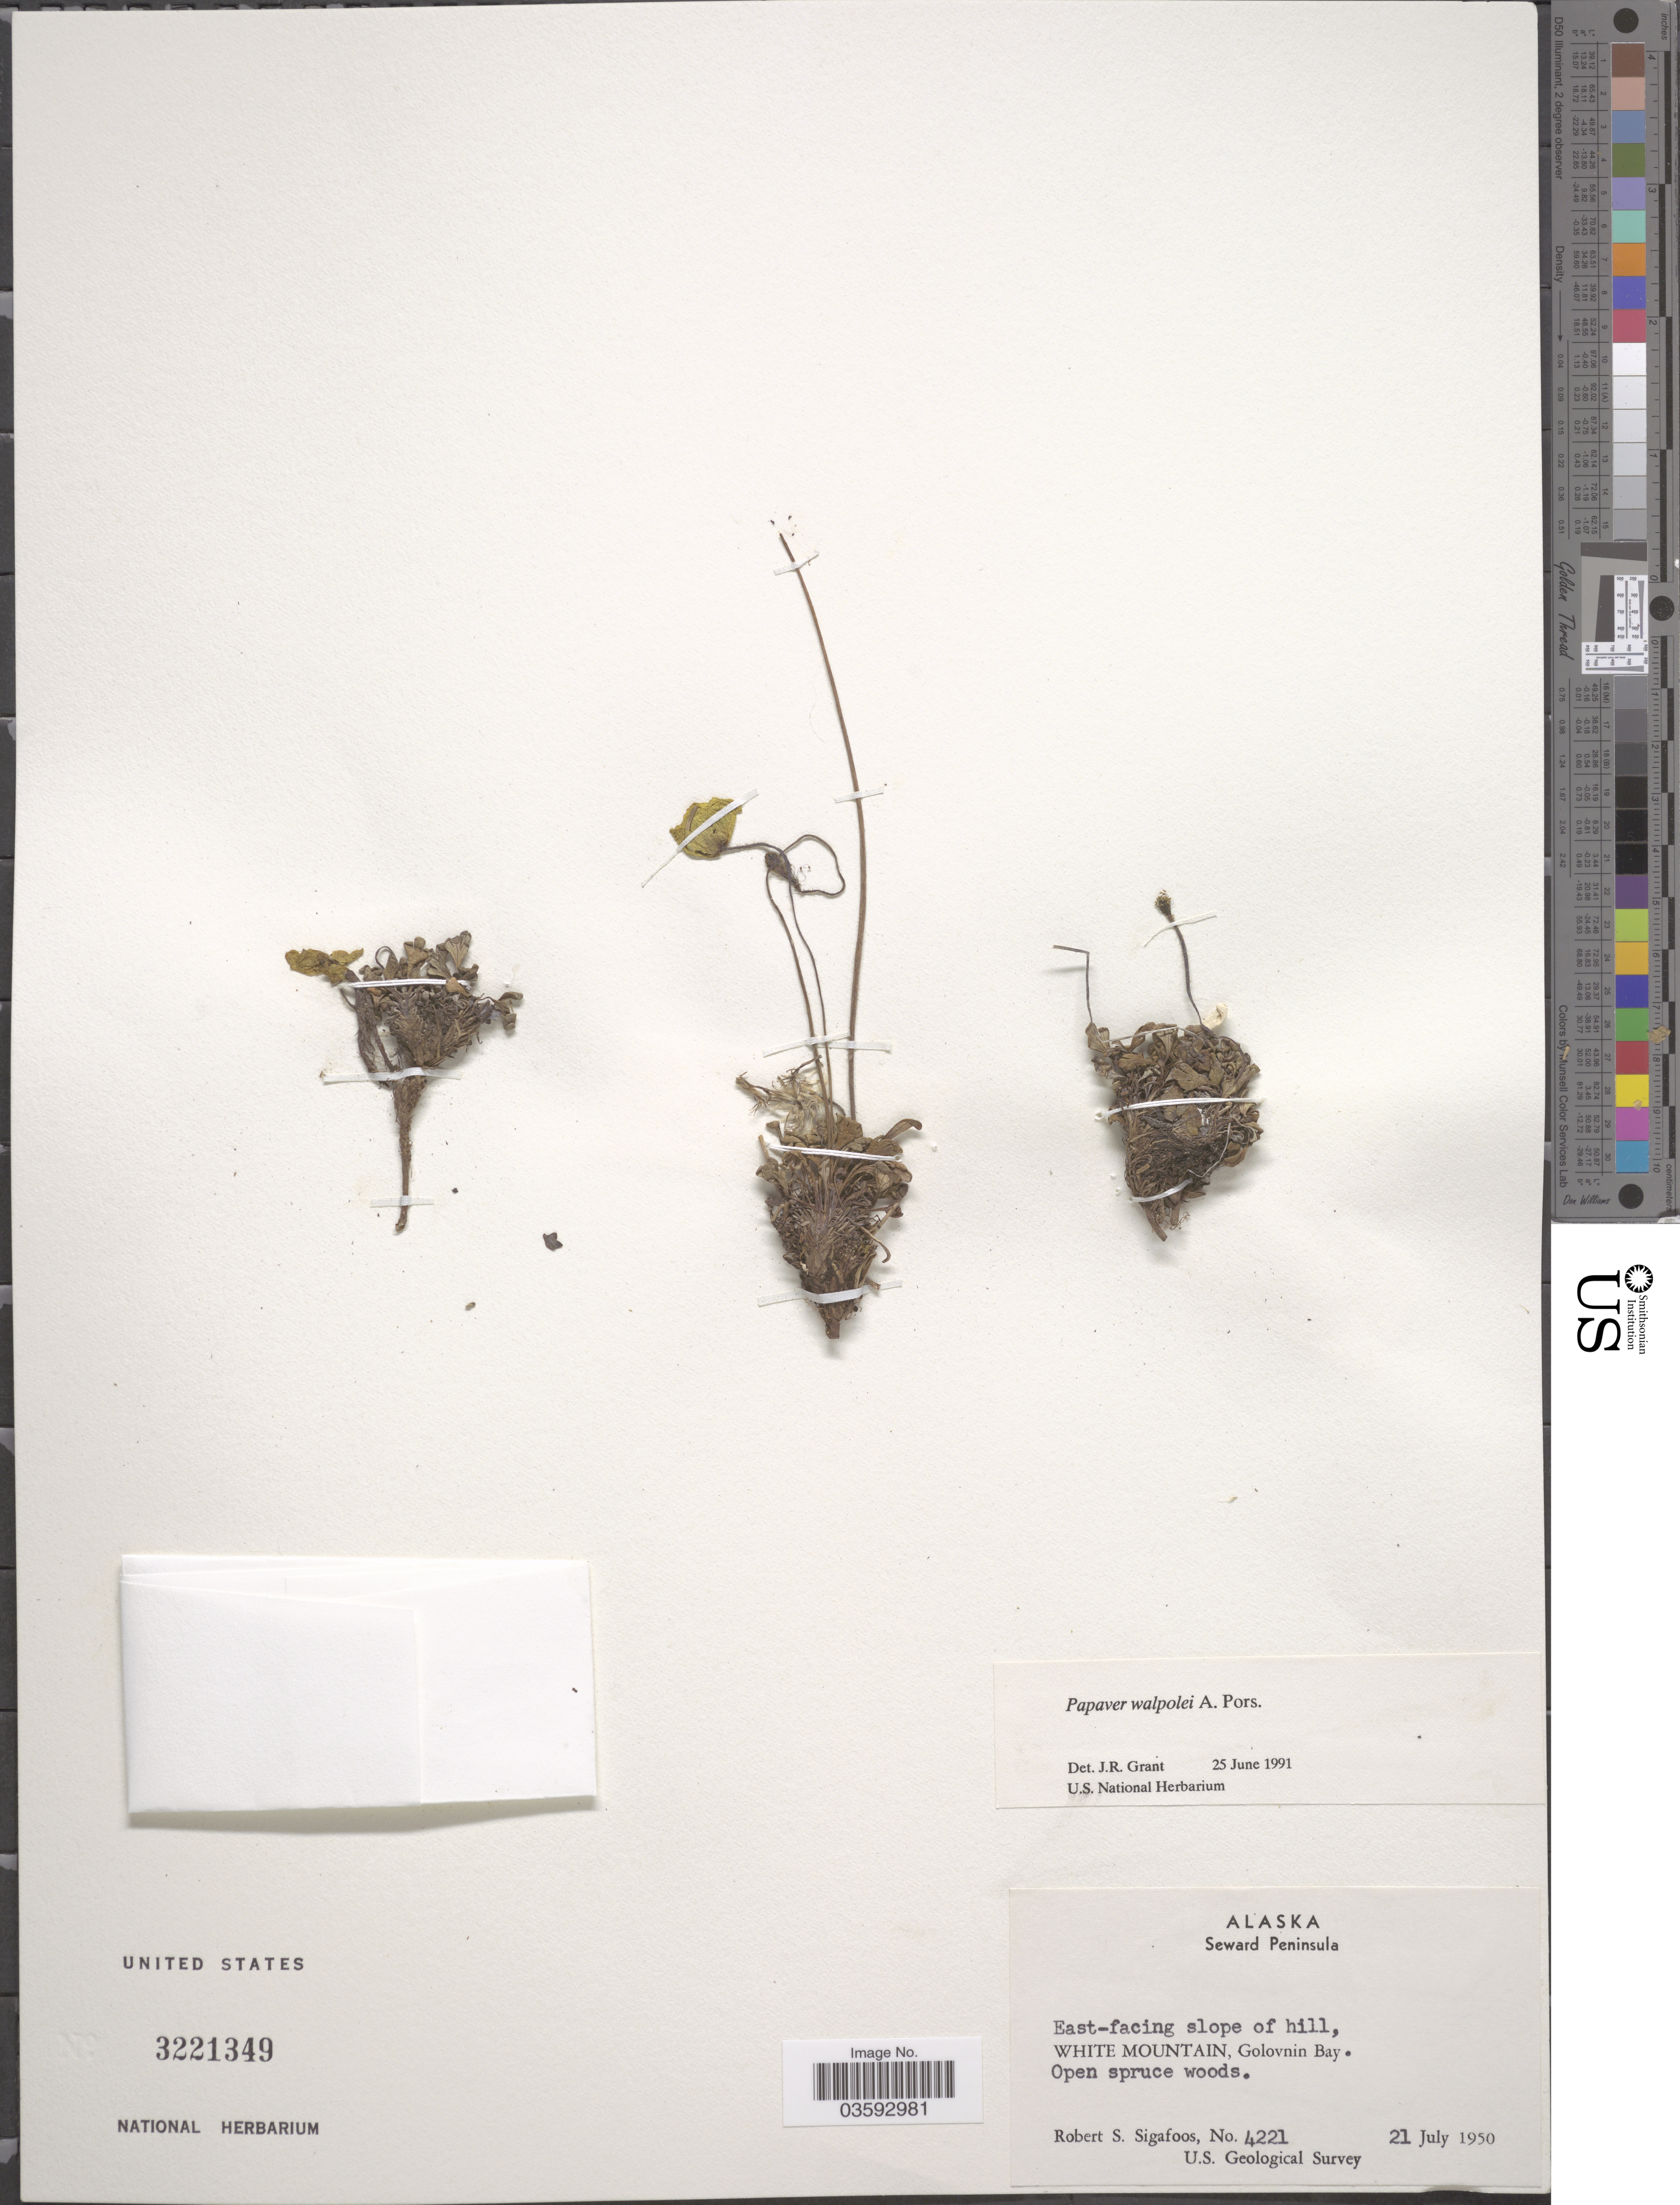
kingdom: Plantae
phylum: Tracheophyta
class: Magnoliopsida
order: Ranunculales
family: Papaveraceae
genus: Papaver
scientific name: Papaver walpolei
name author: A.E. Porsild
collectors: R. Sigafoos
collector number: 4221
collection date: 1950-07-21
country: United States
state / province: Alaska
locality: Seward Peninsula. East-facing slope of hill. White Mountain, Golovnin Bay.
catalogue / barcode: US 3221349